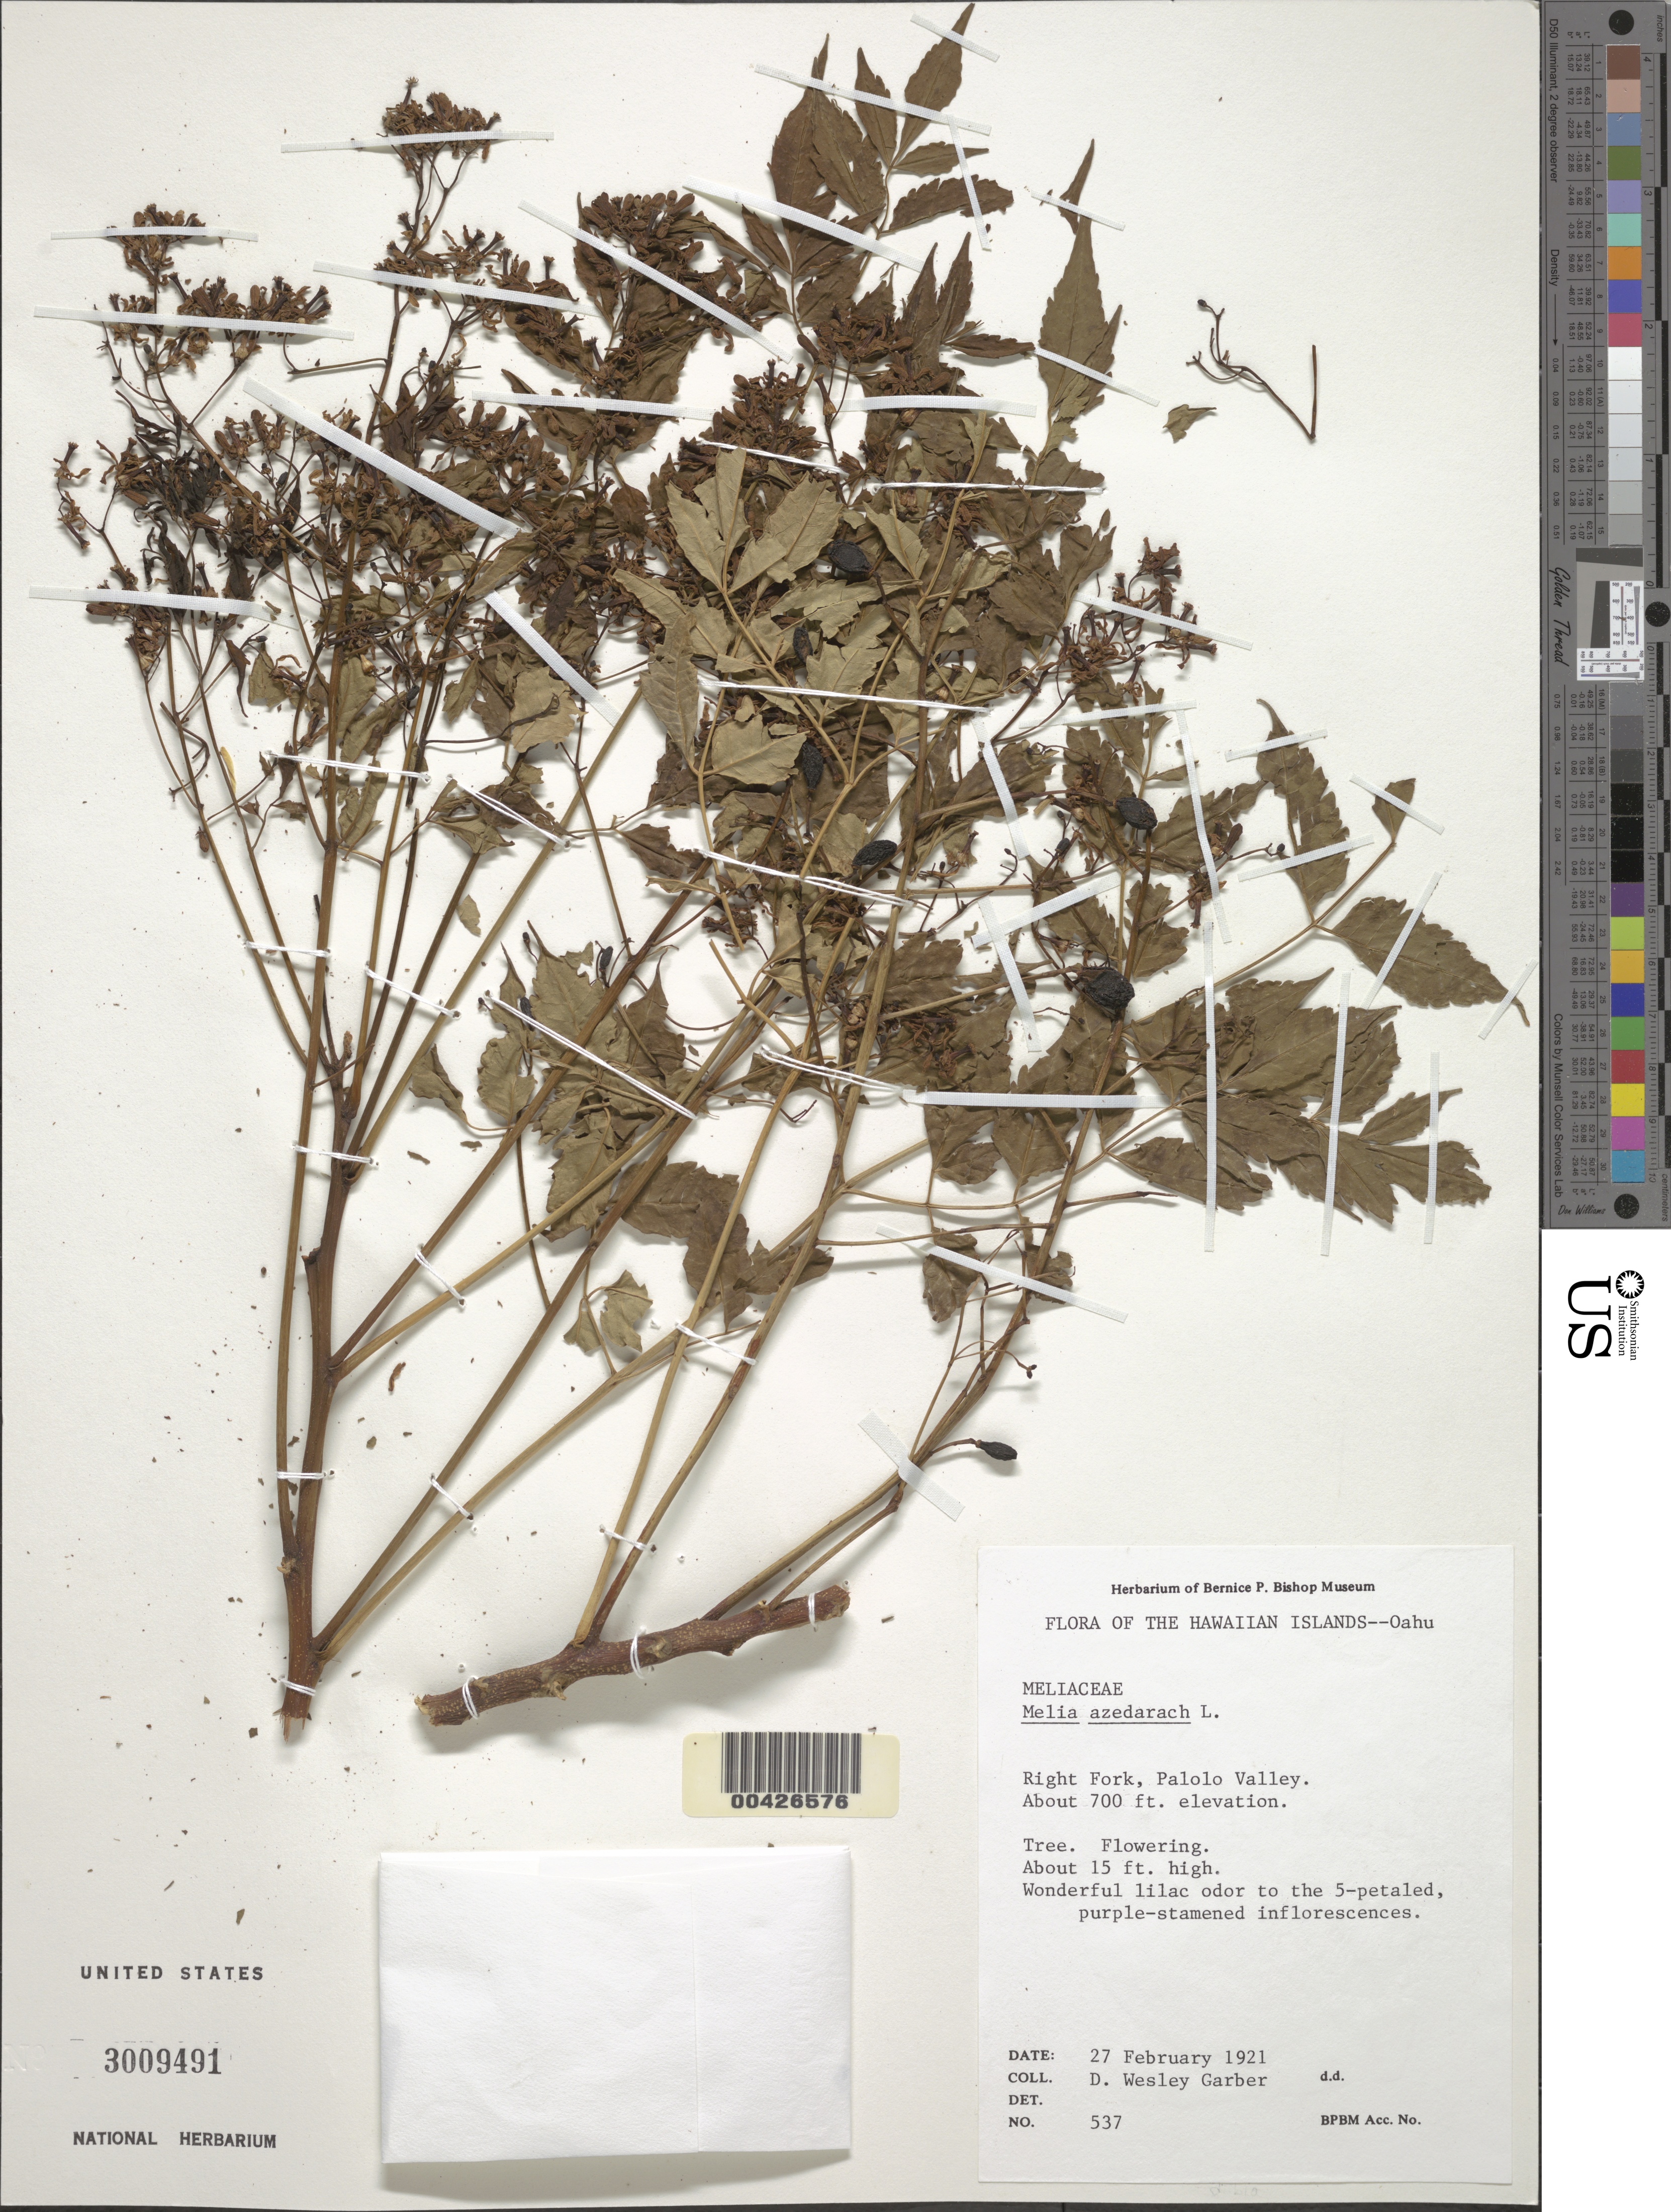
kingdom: Plantae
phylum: Tracheophyta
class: Magnoliopsida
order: Sapindales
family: Meliaceae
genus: Melia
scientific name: Melia azedarach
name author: L.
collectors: D. W. Garber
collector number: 537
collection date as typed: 27 Feb 1921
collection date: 1921-02-27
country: United States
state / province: Hawaii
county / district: Honolulu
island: Oahu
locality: Right fork, Palolo Valley.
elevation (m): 213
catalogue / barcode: US 3009491